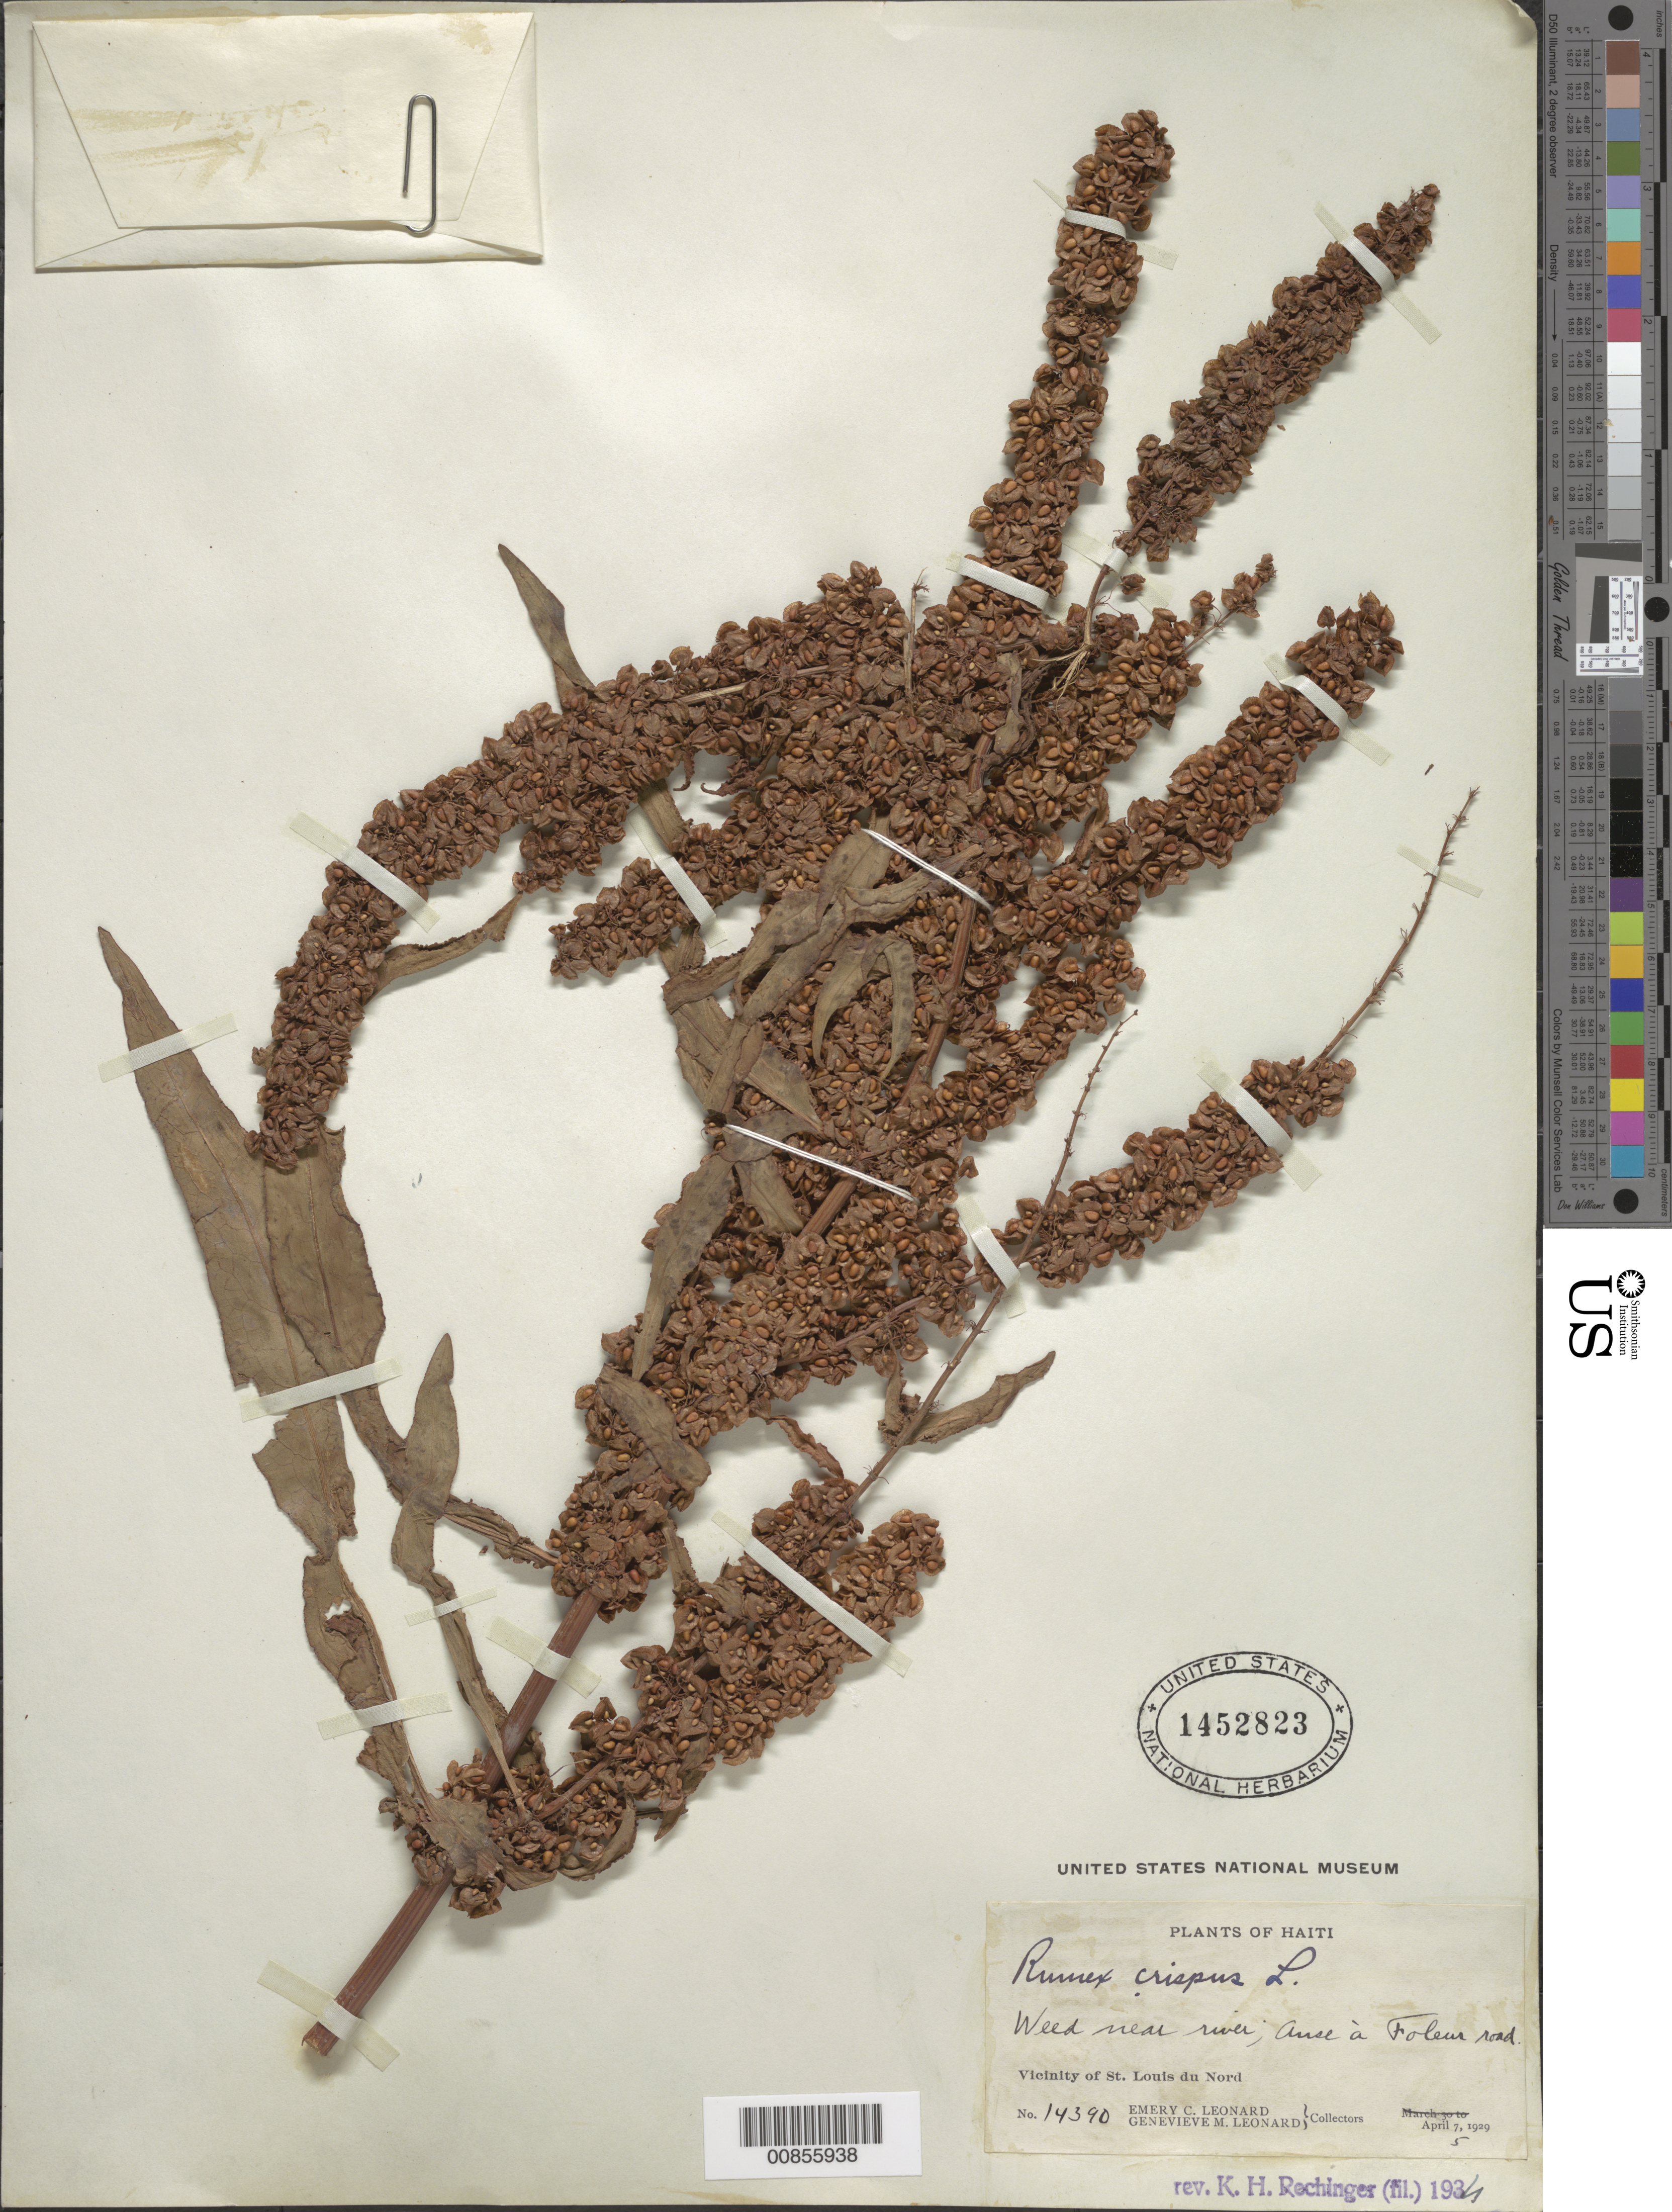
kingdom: Plantae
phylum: Tracheophyta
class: Magnoliopsida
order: Caryophyllales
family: Polygonaceae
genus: Rumex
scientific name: Rumex crispus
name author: L.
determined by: Rechinger, K. H.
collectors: E. C. Leonard & G. M. Leonard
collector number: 14390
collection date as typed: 05 Apr 1929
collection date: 1929-04-05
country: Haiti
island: Hispaniola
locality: Vicinity of St. Louis du Nord. Anse à Foleur road.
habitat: Near river.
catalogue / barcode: US 1452823